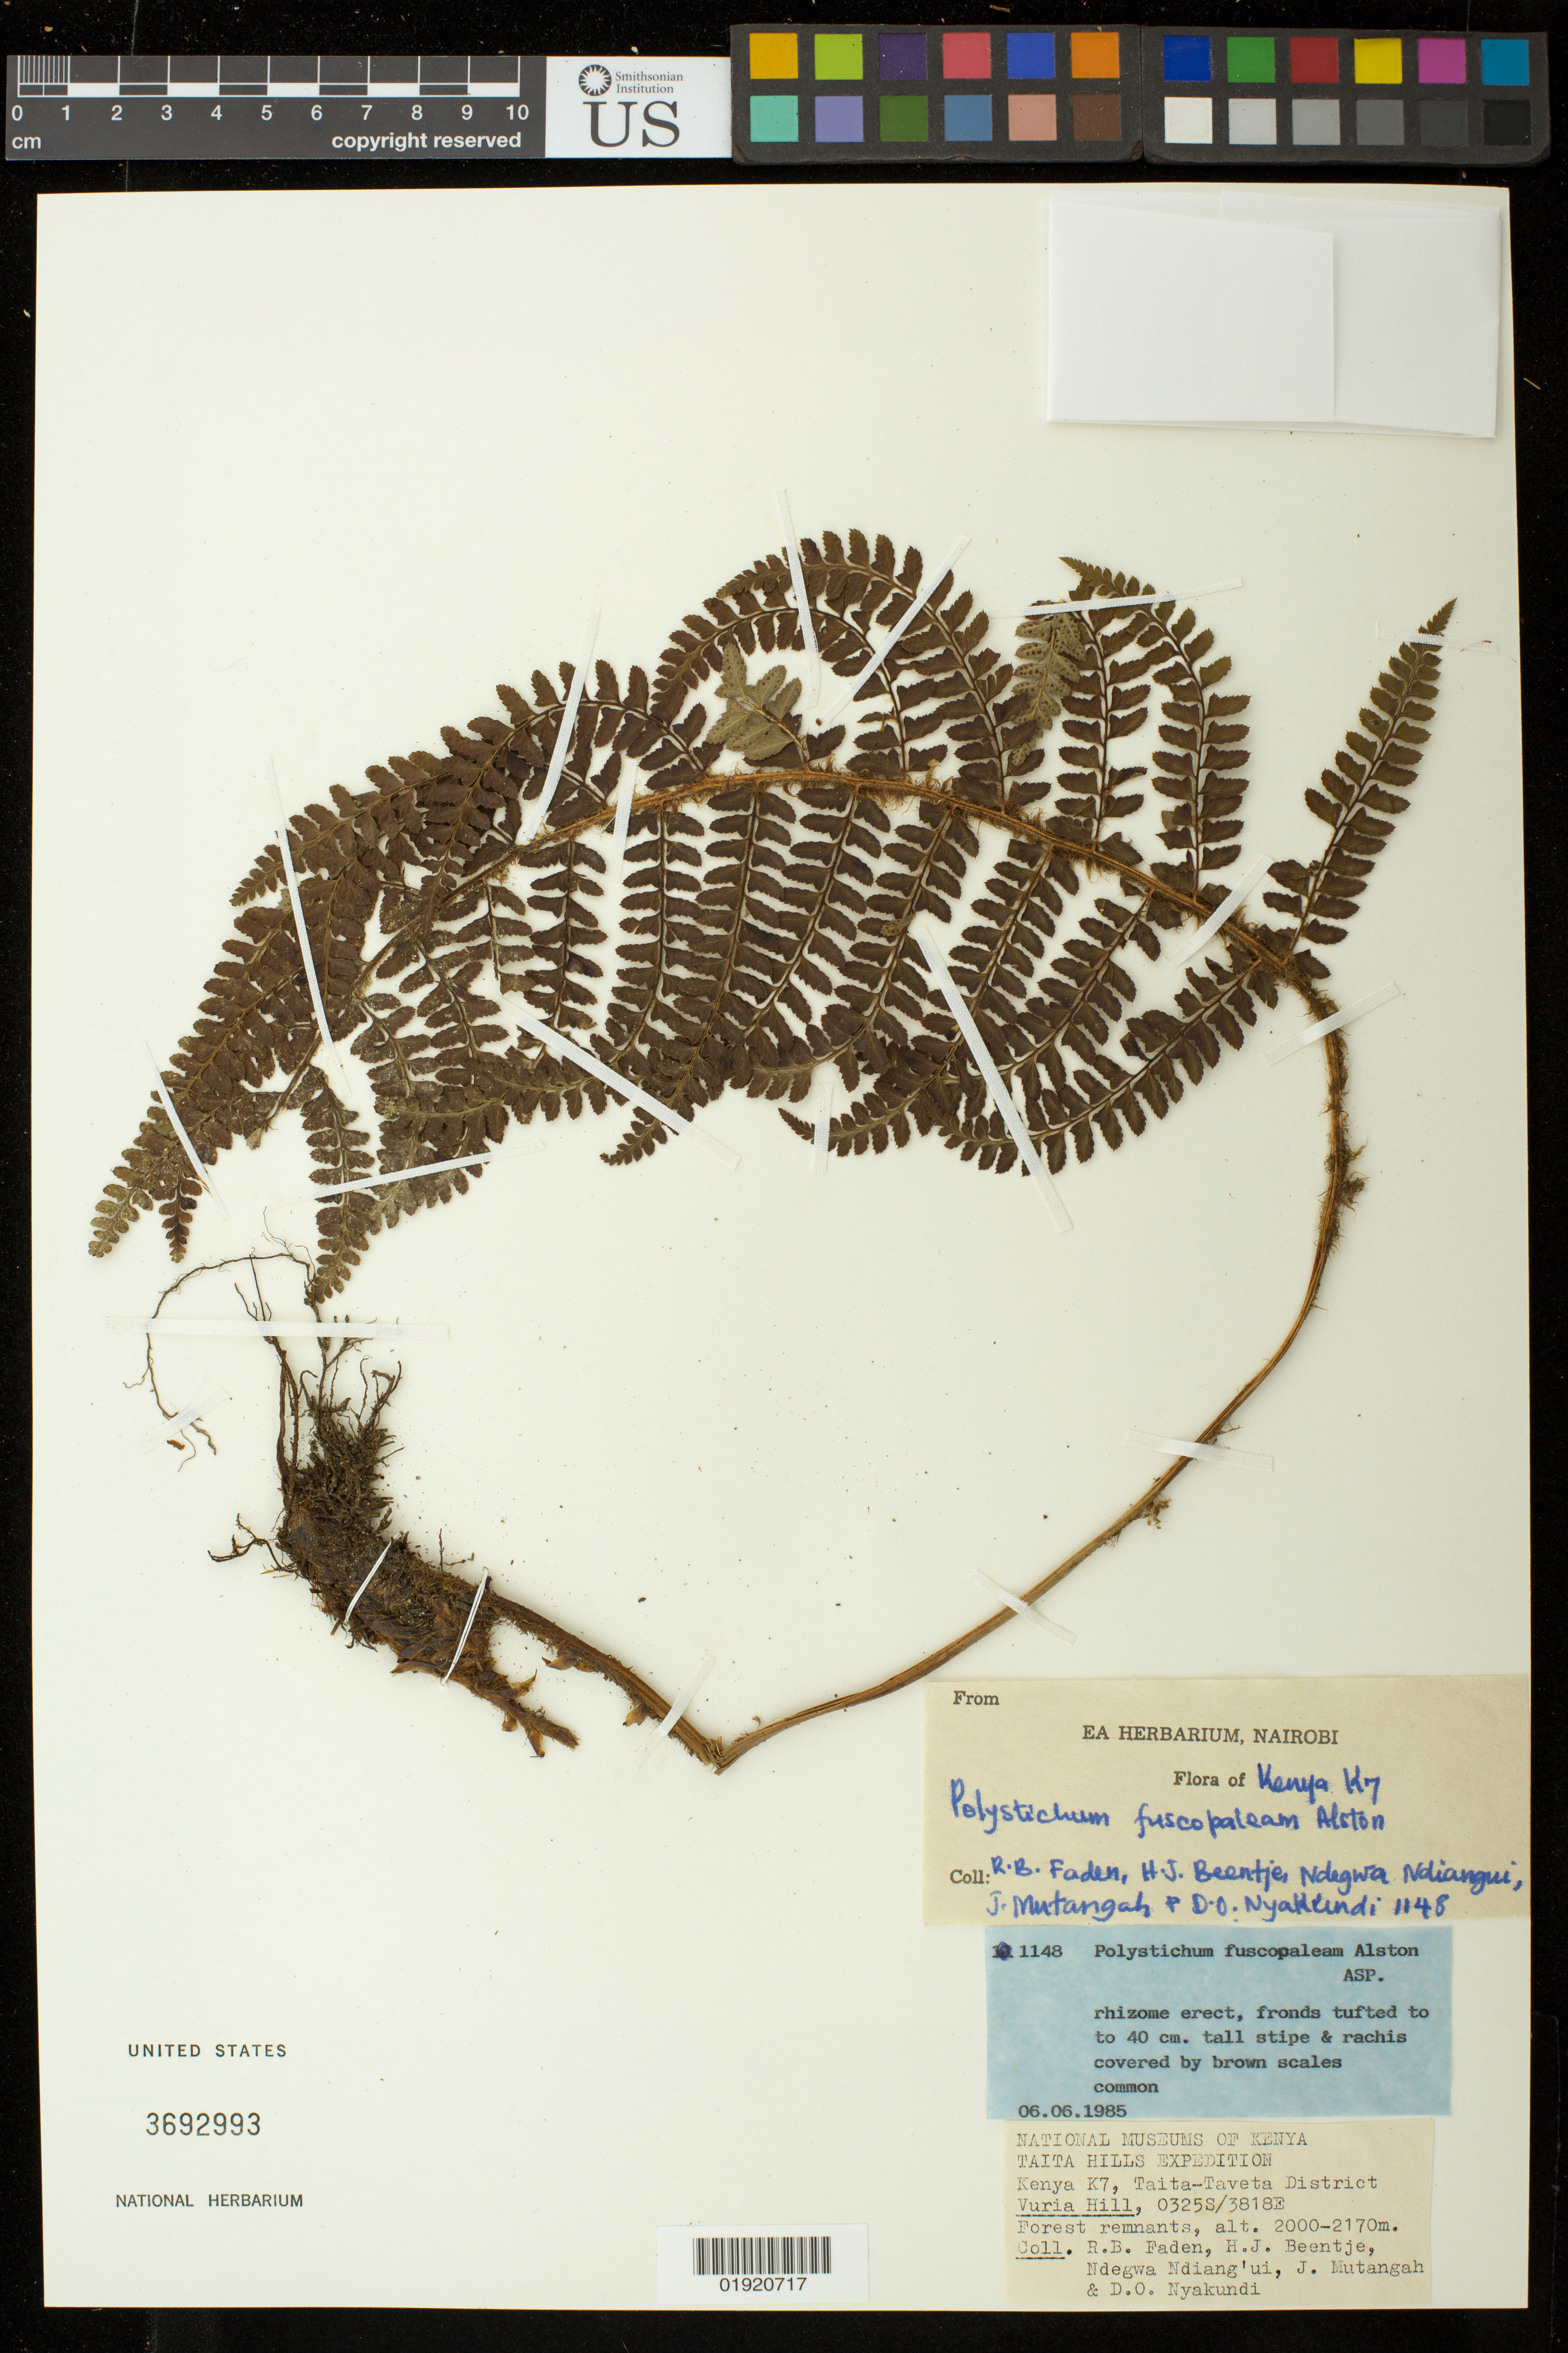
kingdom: Plantae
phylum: Tracheophyta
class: Polypodiopsida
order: Hymenophyllales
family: Hymenophyllaceae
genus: Trichomanes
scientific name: Trichomanes sp.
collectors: R. B. Faden, H. J. Beentje, Ndegwa Ndiang'ui, J. Mutangah & D. Nyakundi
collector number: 1148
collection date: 1985-06-06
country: Kenya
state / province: Taita Taveta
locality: Kenya K7, Taita-Taveta District. Taita Hills. Vuria Hill.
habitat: Forest remnants.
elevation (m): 2000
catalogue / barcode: US 3692993